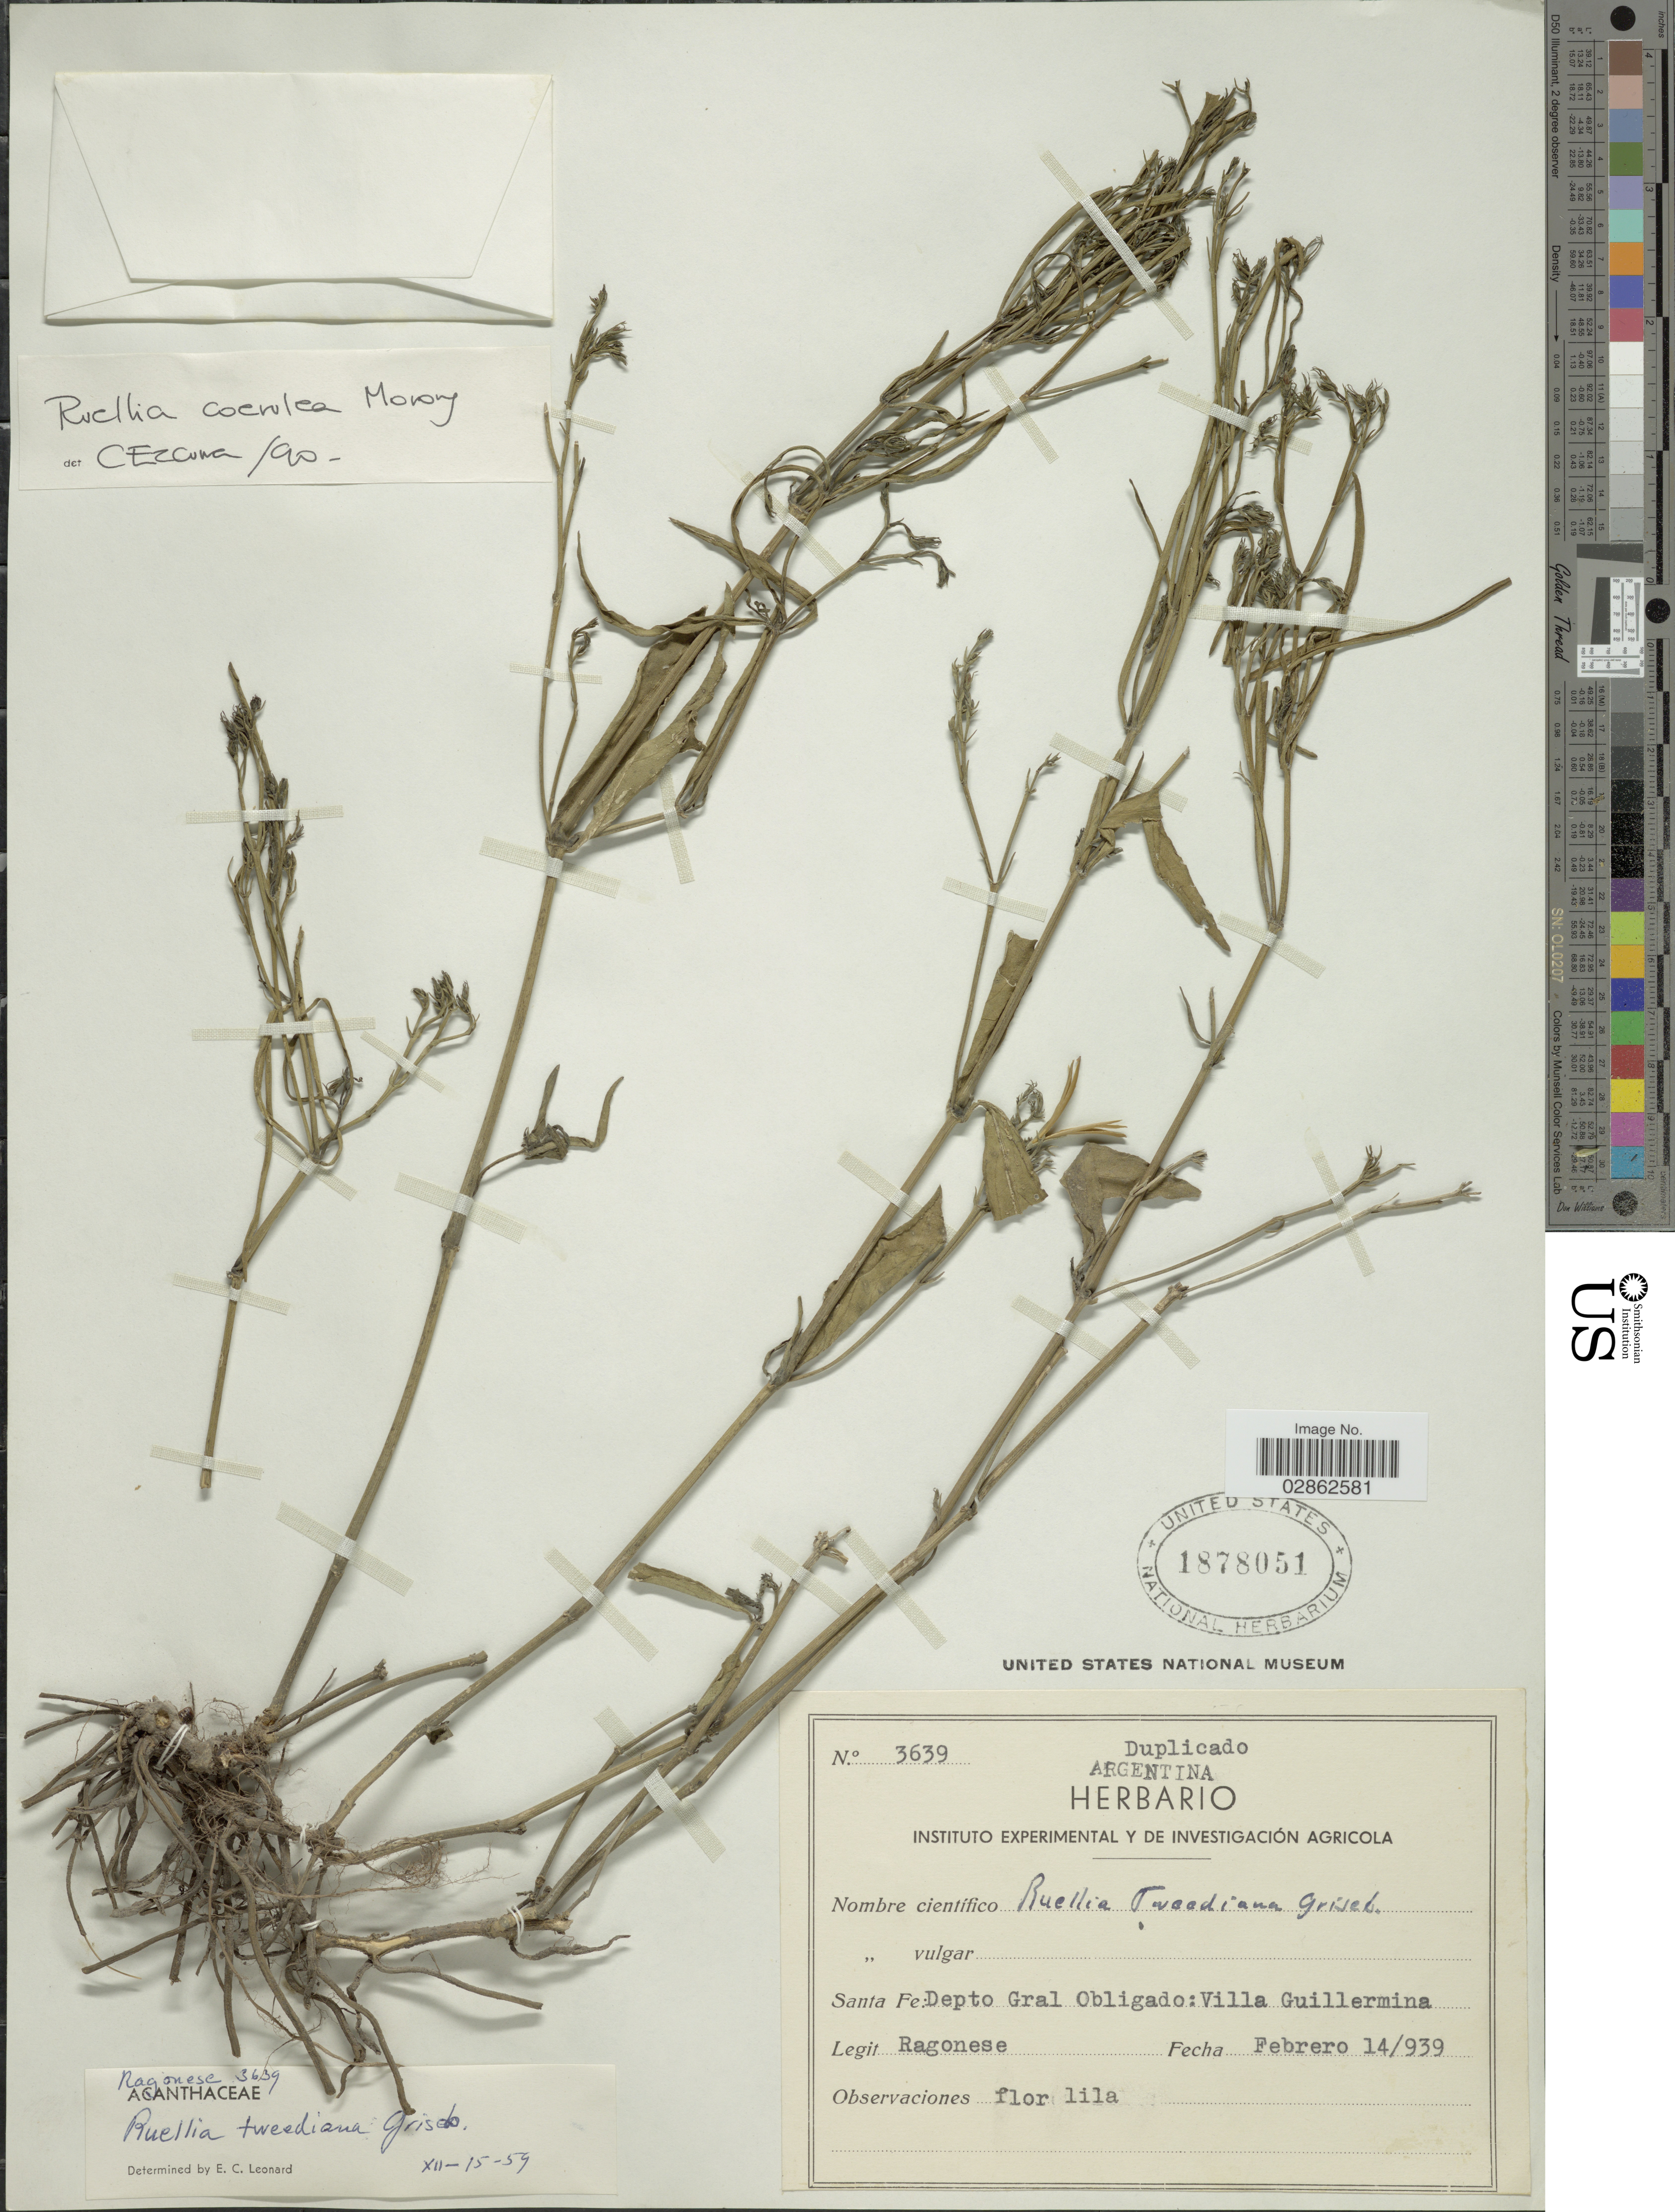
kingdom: Plantae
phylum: Tracheophyta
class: Magnoliopsida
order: Lamiales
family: Acanthaceae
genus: Ruellia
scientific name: Ruellia coerulea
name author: Morong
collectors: Ragonese, --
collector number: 3639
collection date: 1939-02-14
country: Argentina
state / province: Santa Fe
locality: Depto Gral Obligado: Villa Guillermina.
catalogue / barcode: US 1878051